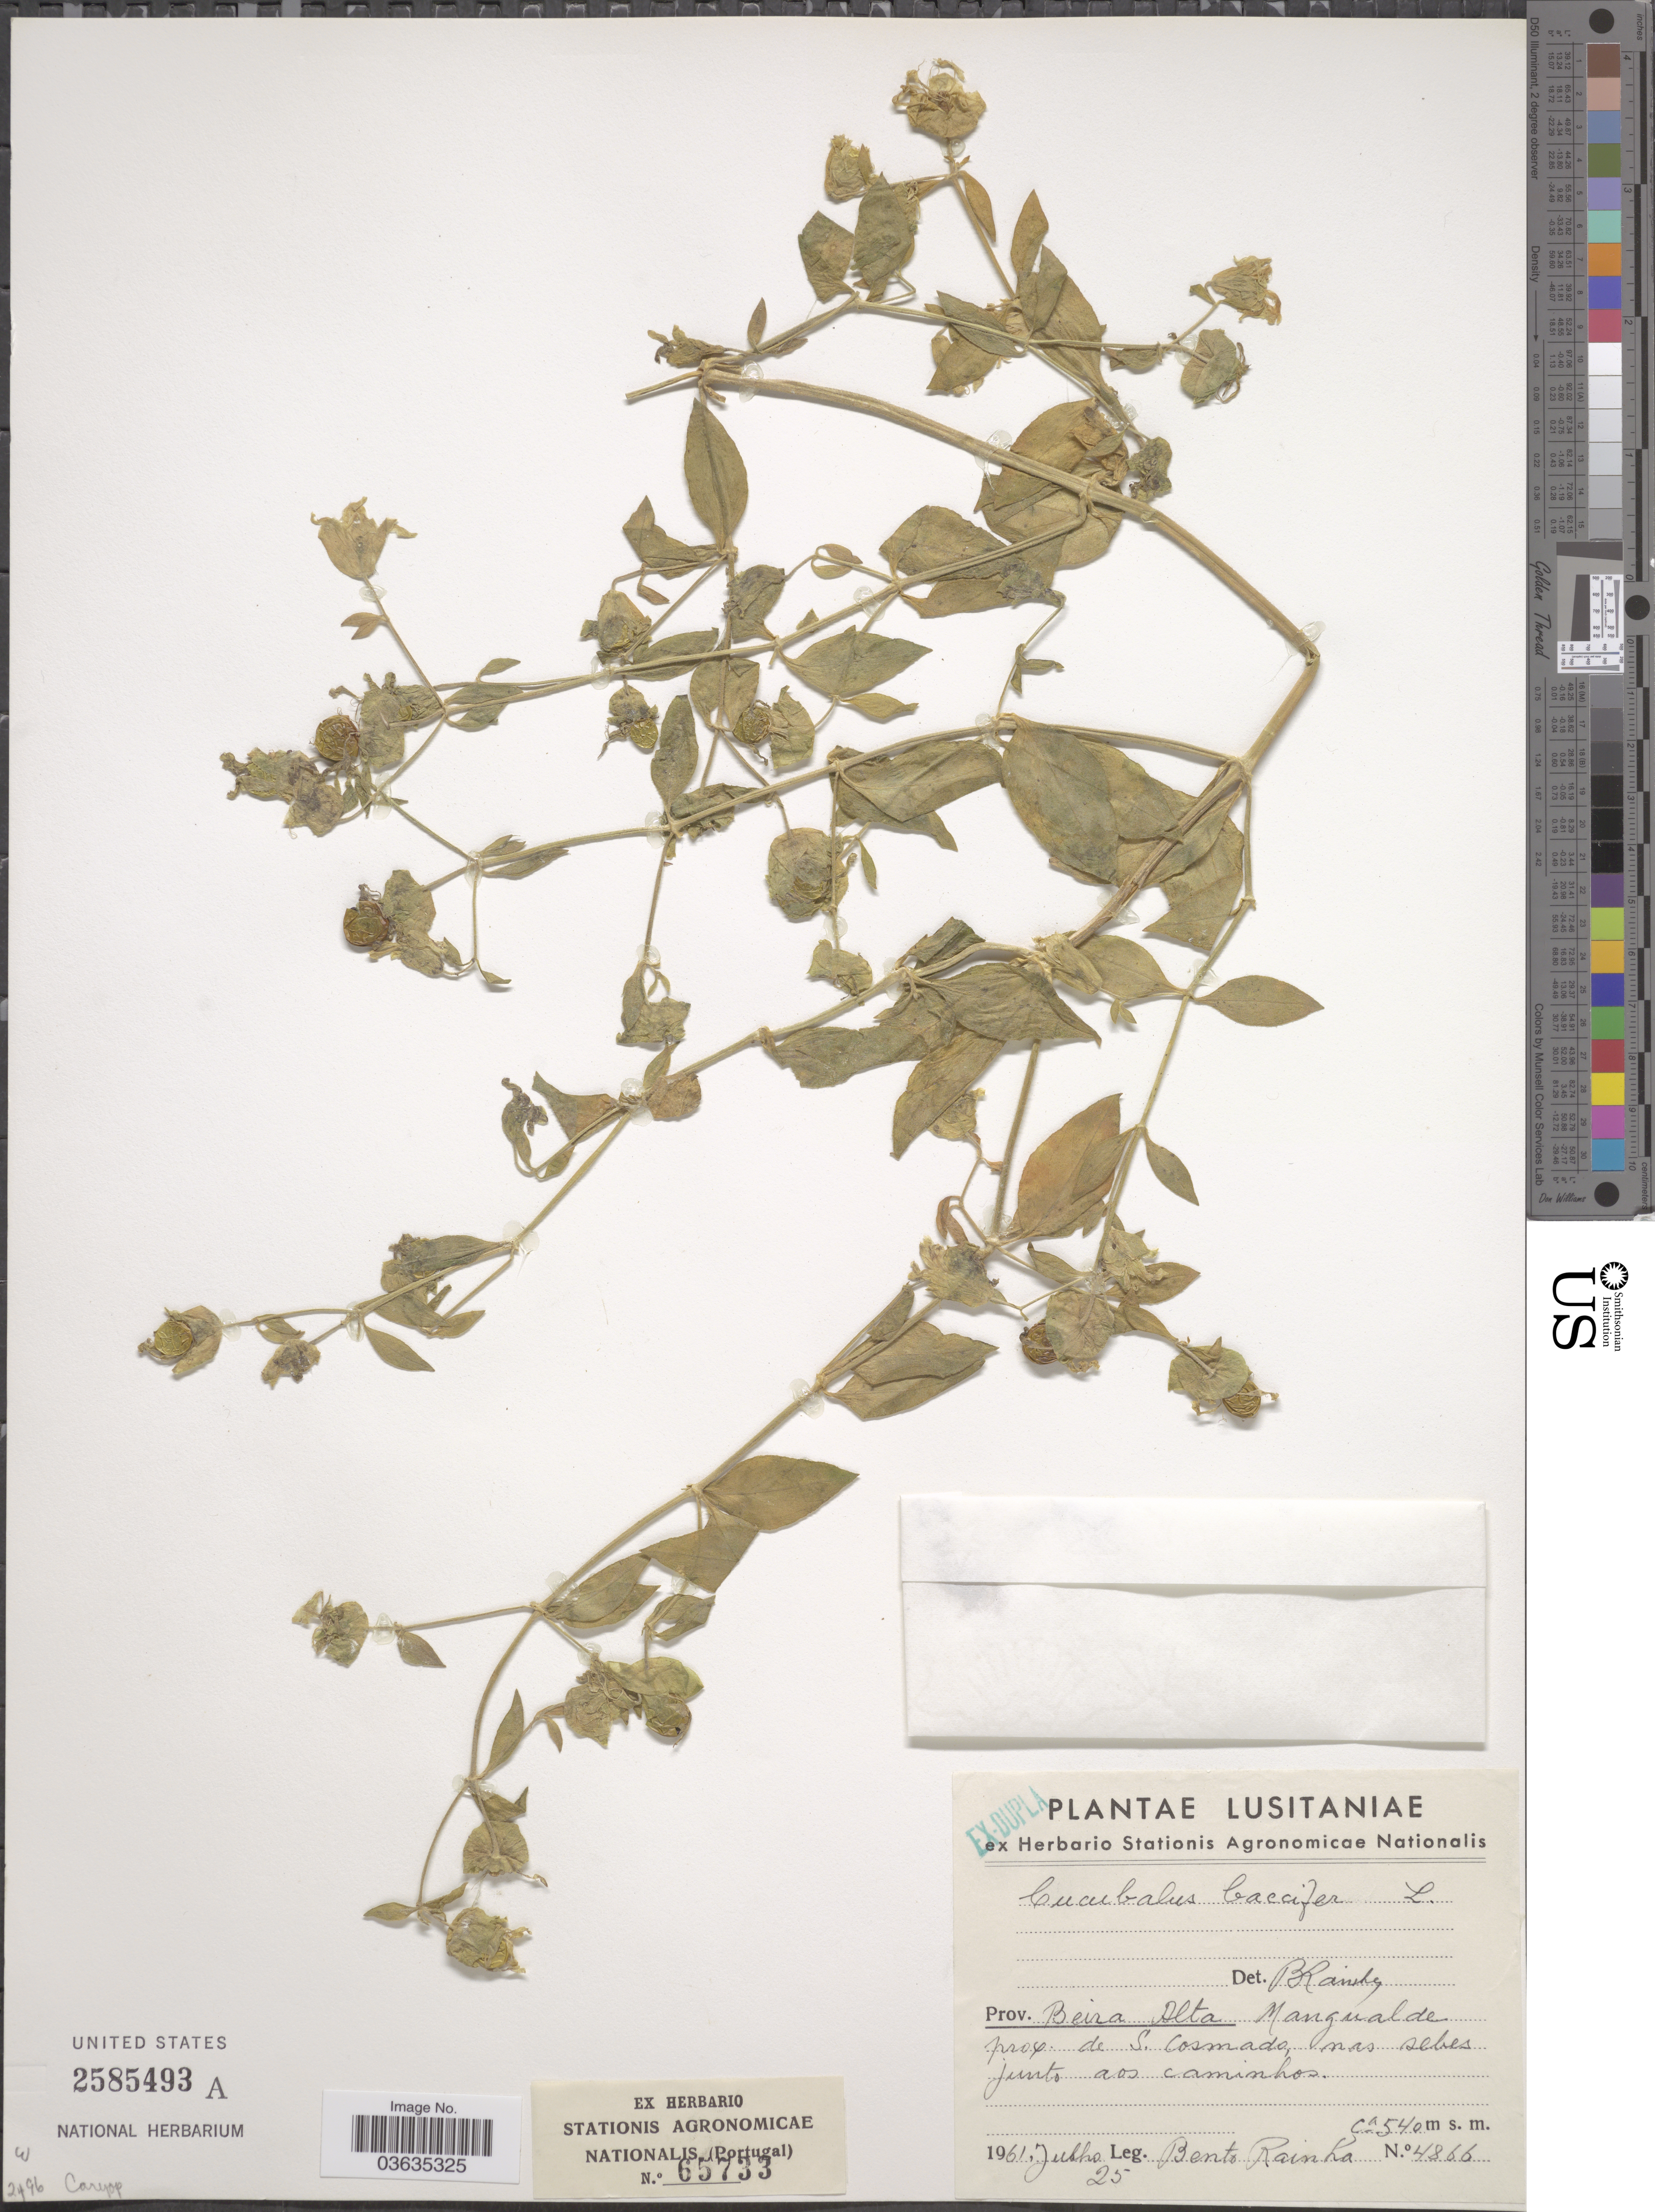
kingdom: Plantae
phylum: Tracheophyta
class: Magnoliopsida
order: Caryophyllales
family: Caryophyllaceae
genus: Silene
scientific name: Silene baccifera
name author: (L.) Durande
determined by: U.S. National Herbarium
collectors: B. Rainha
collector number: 4866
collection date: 1961-07-25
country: Portugal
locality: Lusitaniae. Prov. Beira Alta Mangualde prox. de S. Cosmado.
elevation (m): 540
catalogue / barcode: US 2585493A